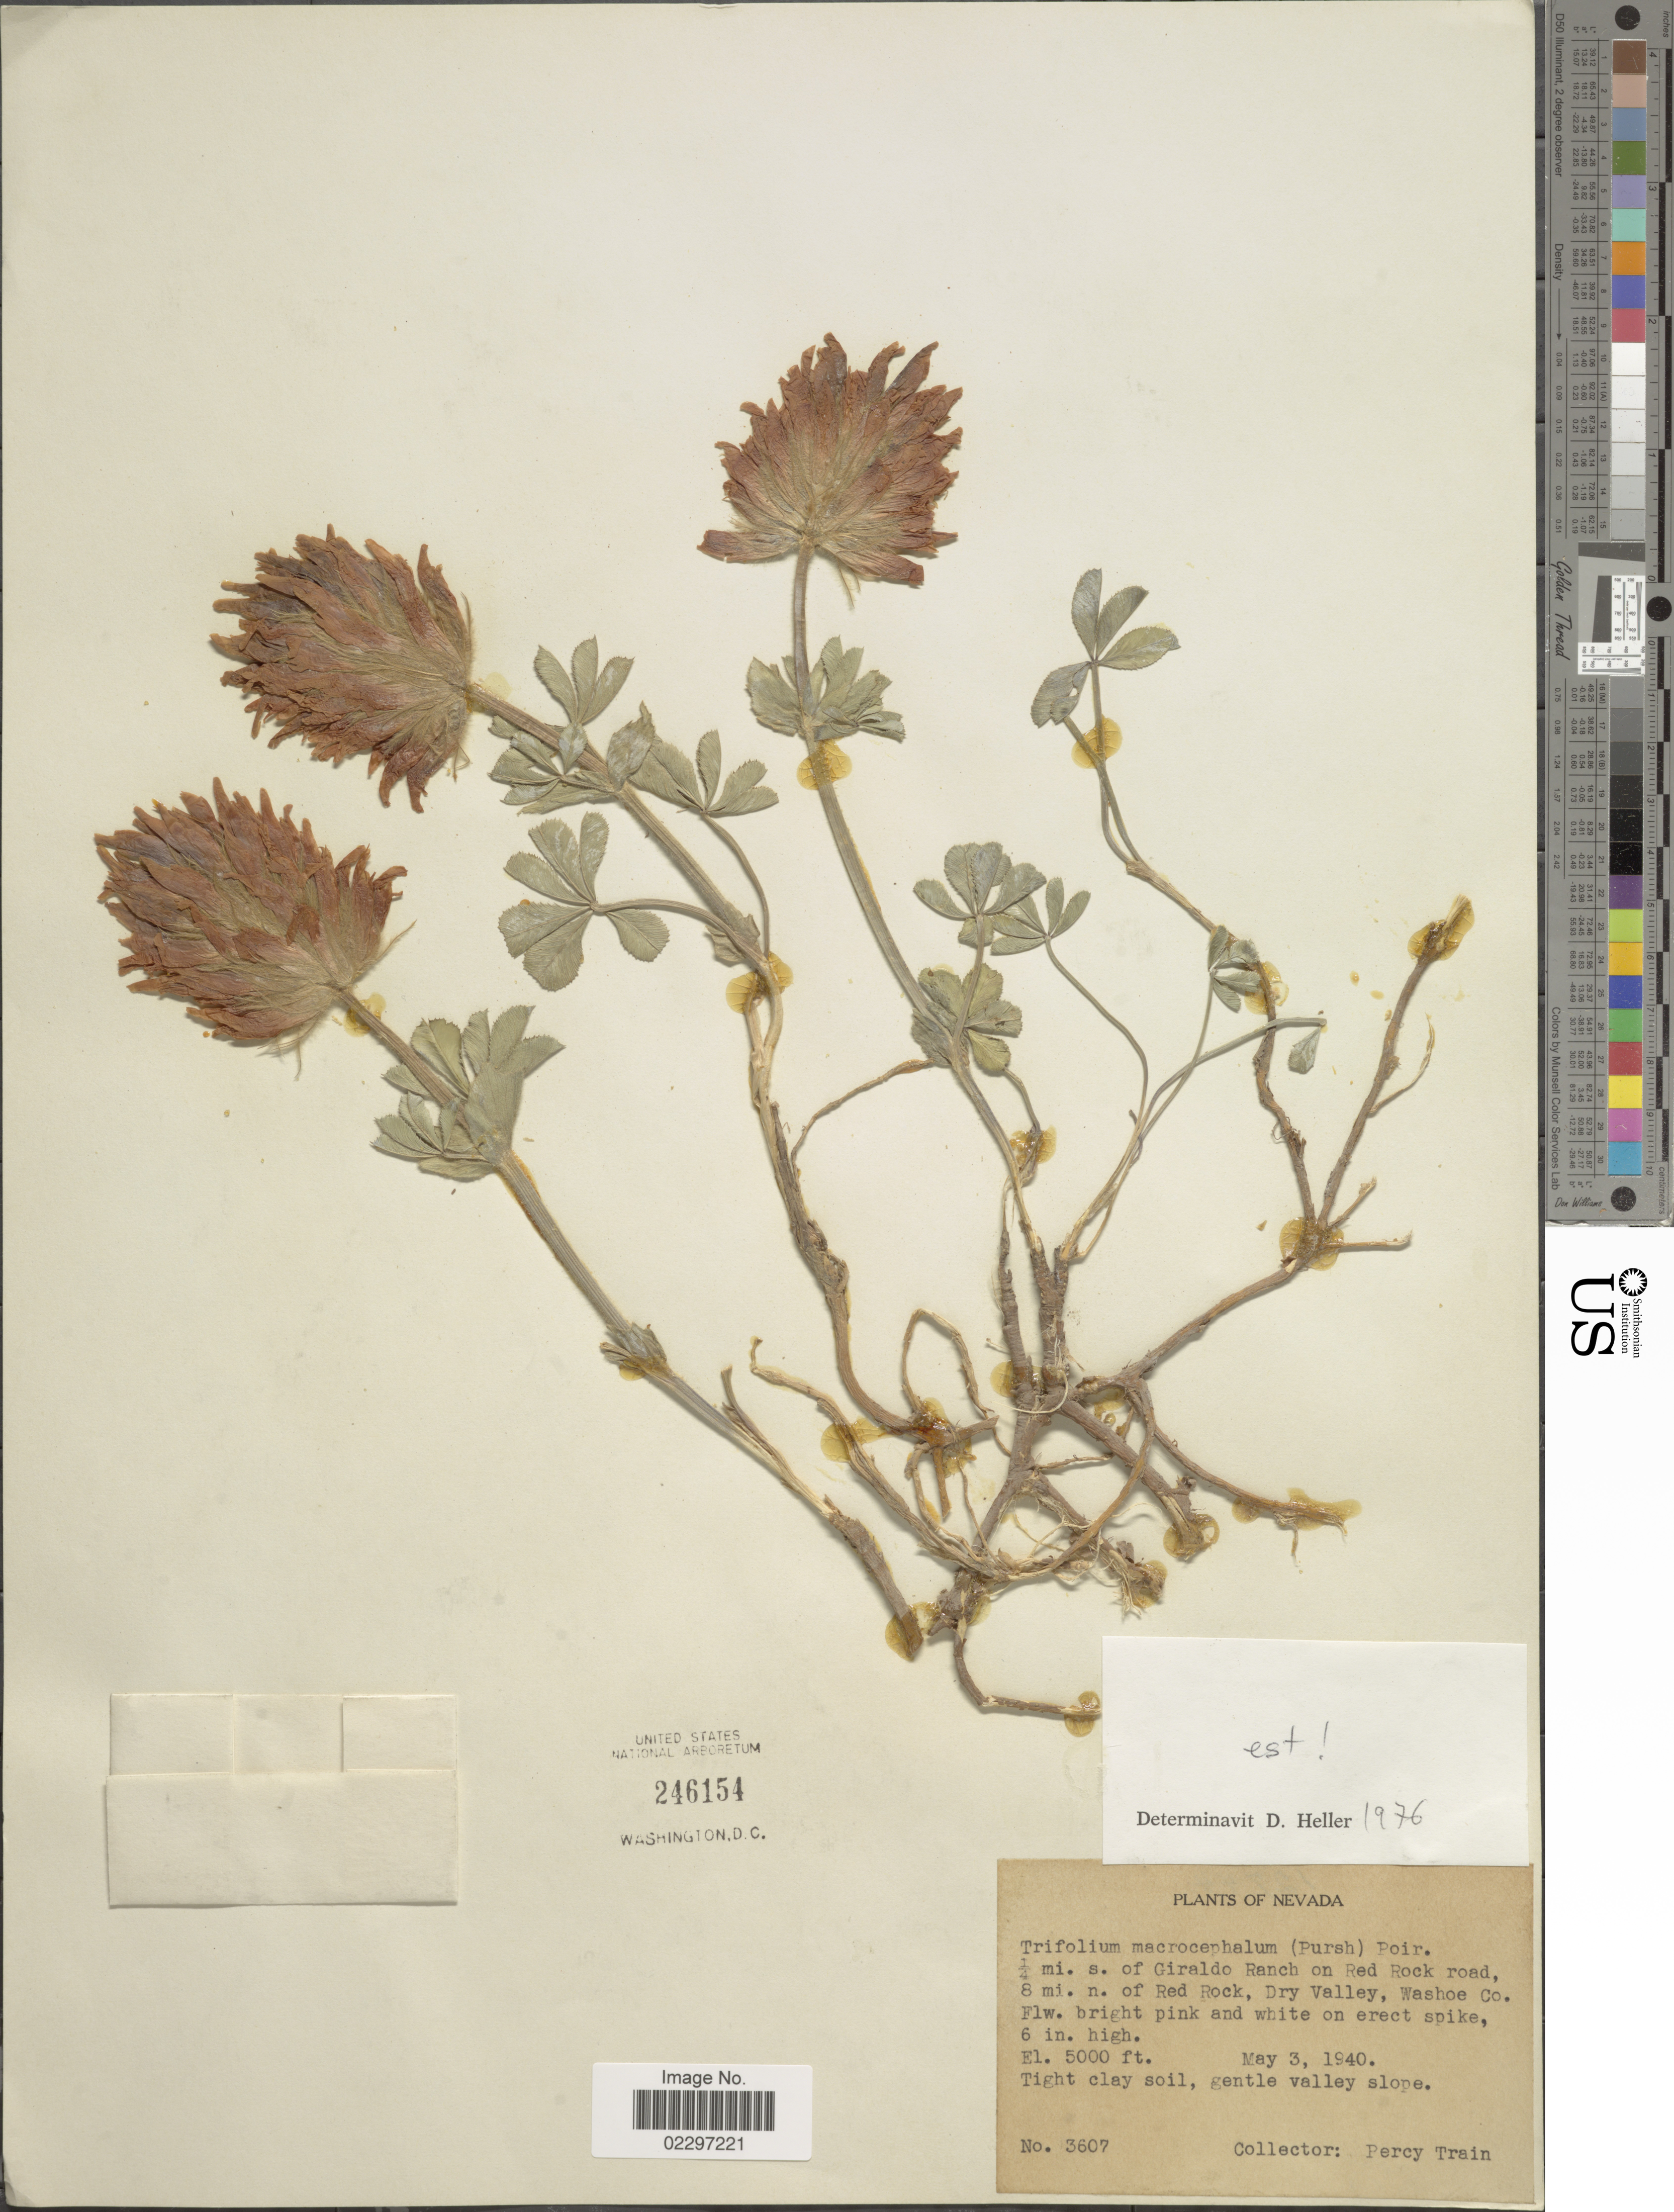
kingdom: Plantae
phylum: Tracheophyta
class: Magnoliopsida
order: Fabales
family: Fabaceae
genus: Trifolium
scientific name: Trifolium macrocephalum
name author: (Pursh) Poir.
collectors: P. Train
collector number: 3607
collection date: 1940-05-03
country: United States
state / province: Nevada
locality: ¼ mi. s. of Giraldo Ranch on Red Rock road, 8 mi. n. of Red Rock, Dry Valley, Washoe Co.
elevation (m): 1524